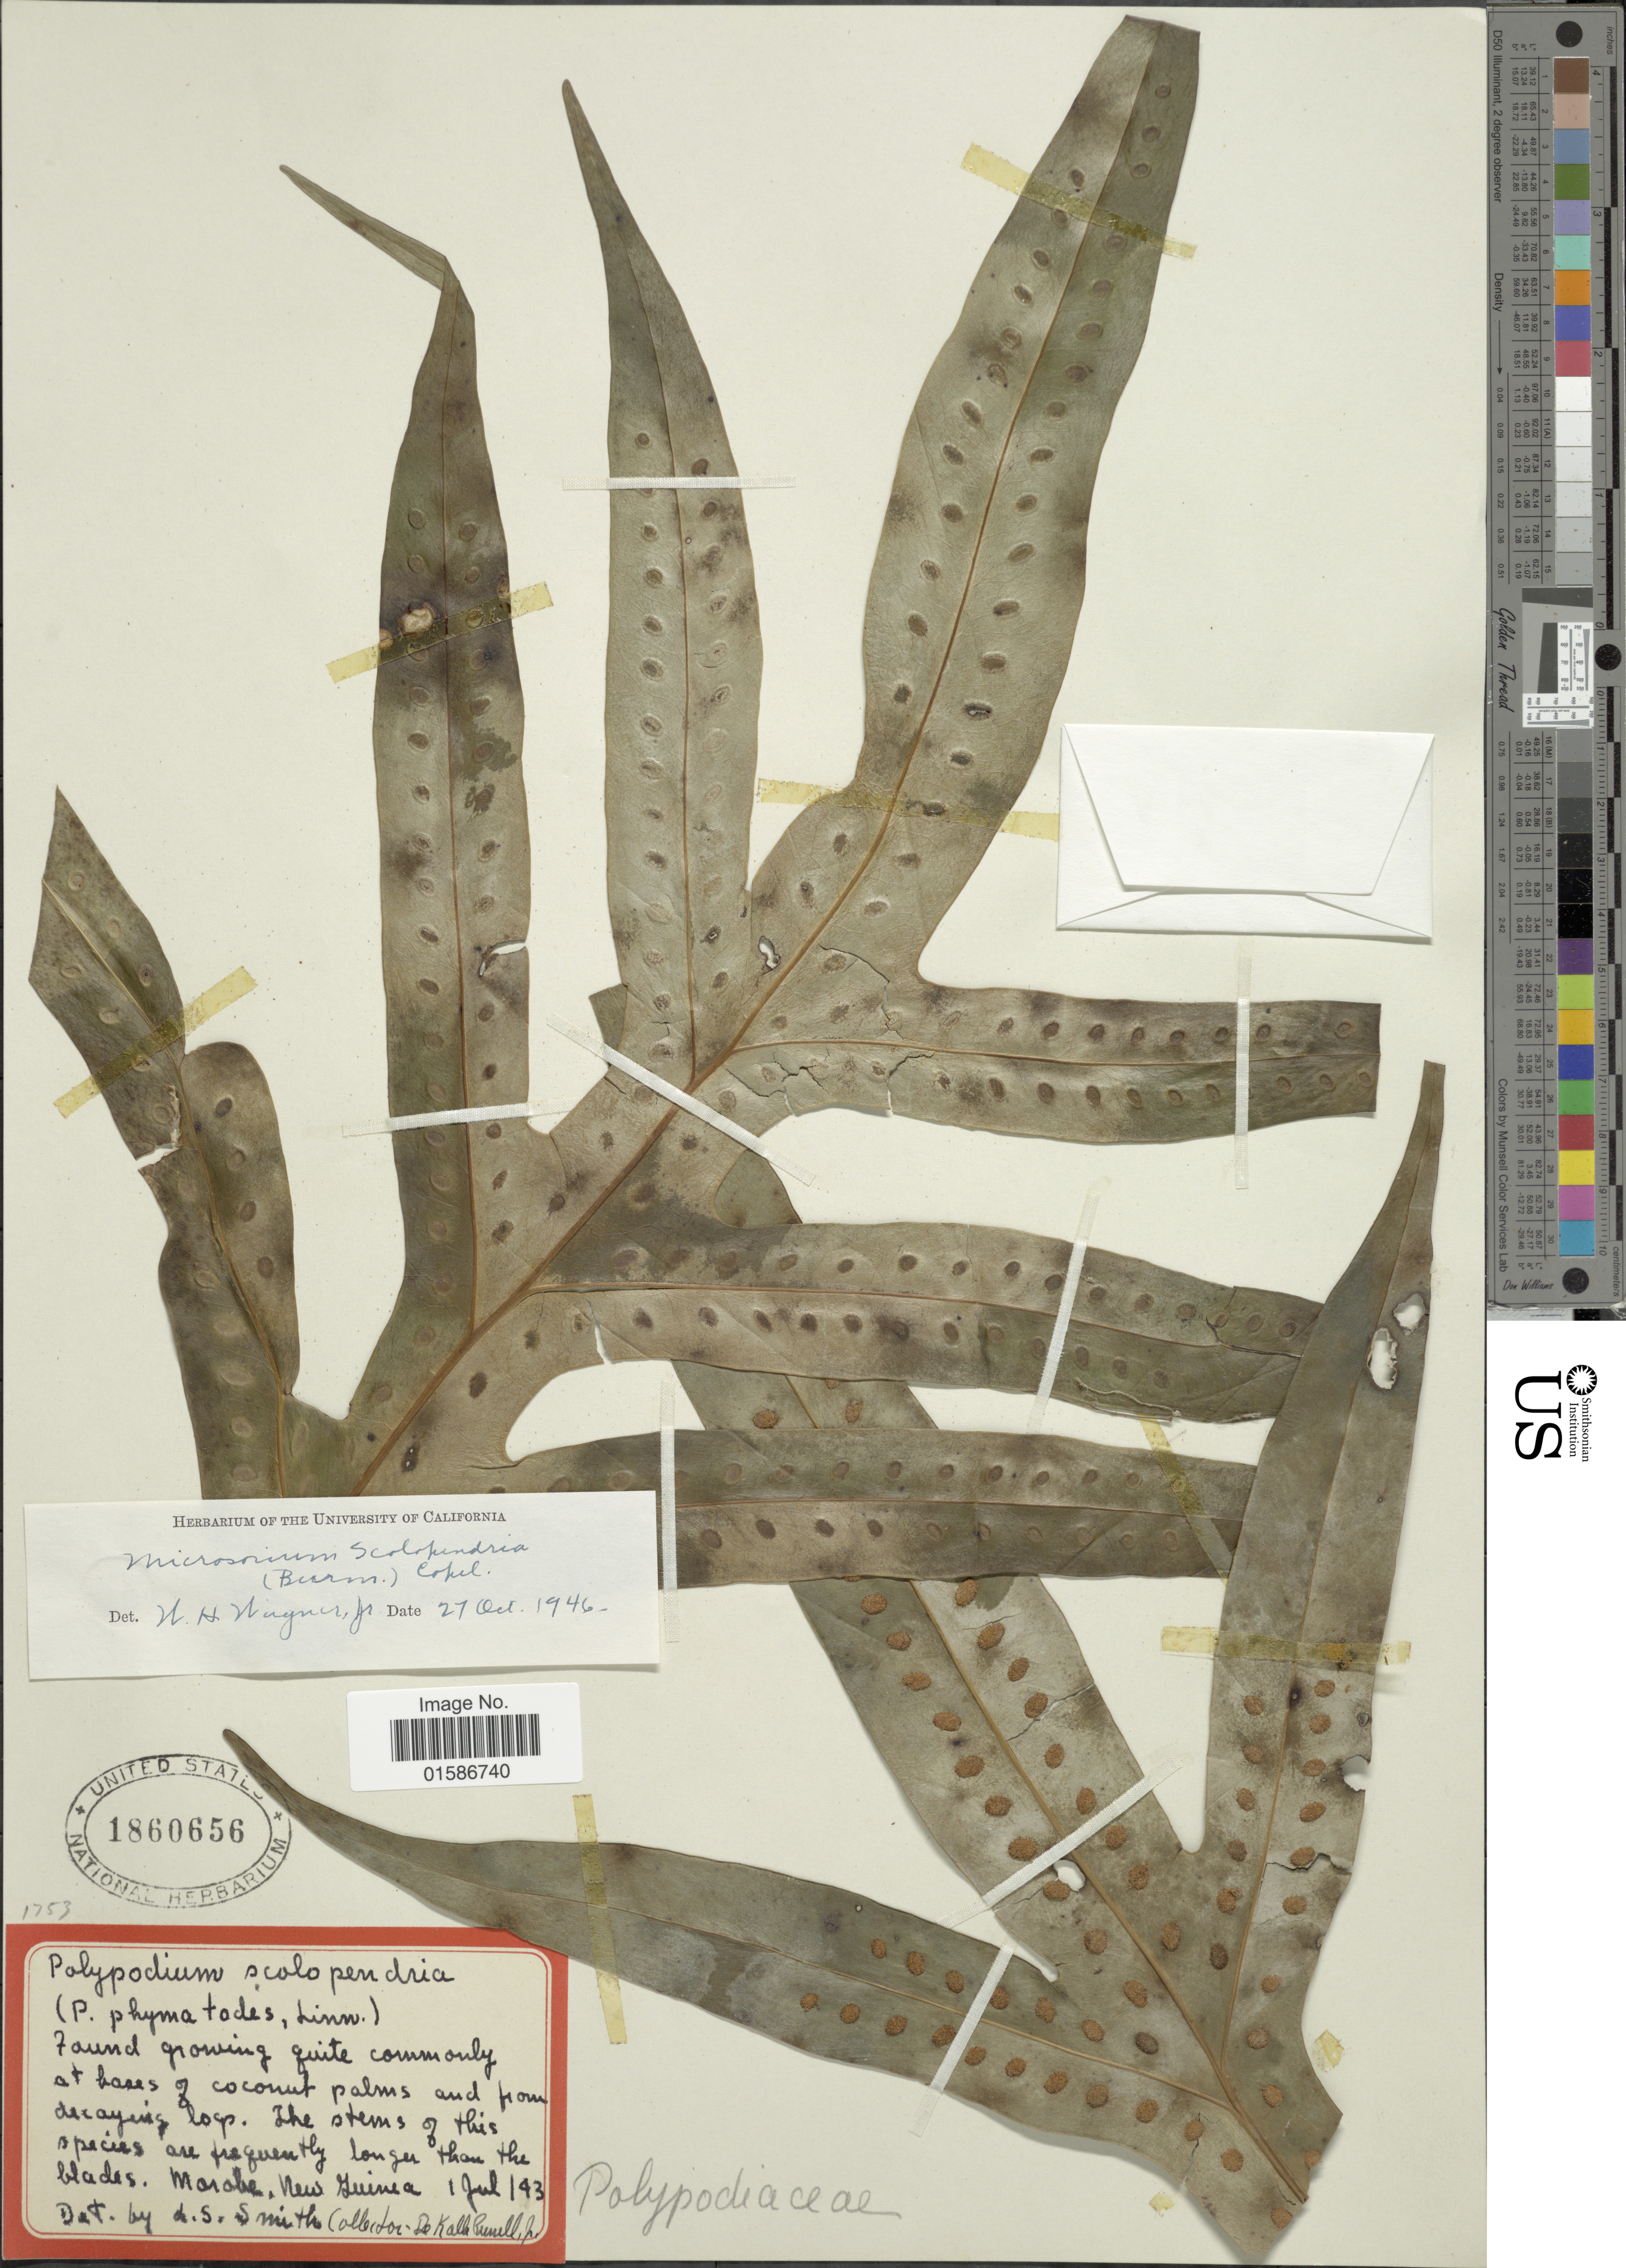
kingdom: Plantae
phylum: Tracheophyta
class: Polypodiopsida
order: Polypodiales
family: Polypodiaceae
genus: Microsorum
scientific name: Microsorum scolopendria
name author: (Burm. f.) Copel.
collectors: D. K. Russell Jr.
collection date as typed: Transcribed d/m/y: 1/7/43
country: Papua New Guinea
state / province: Morobe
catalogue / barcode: US 1860656